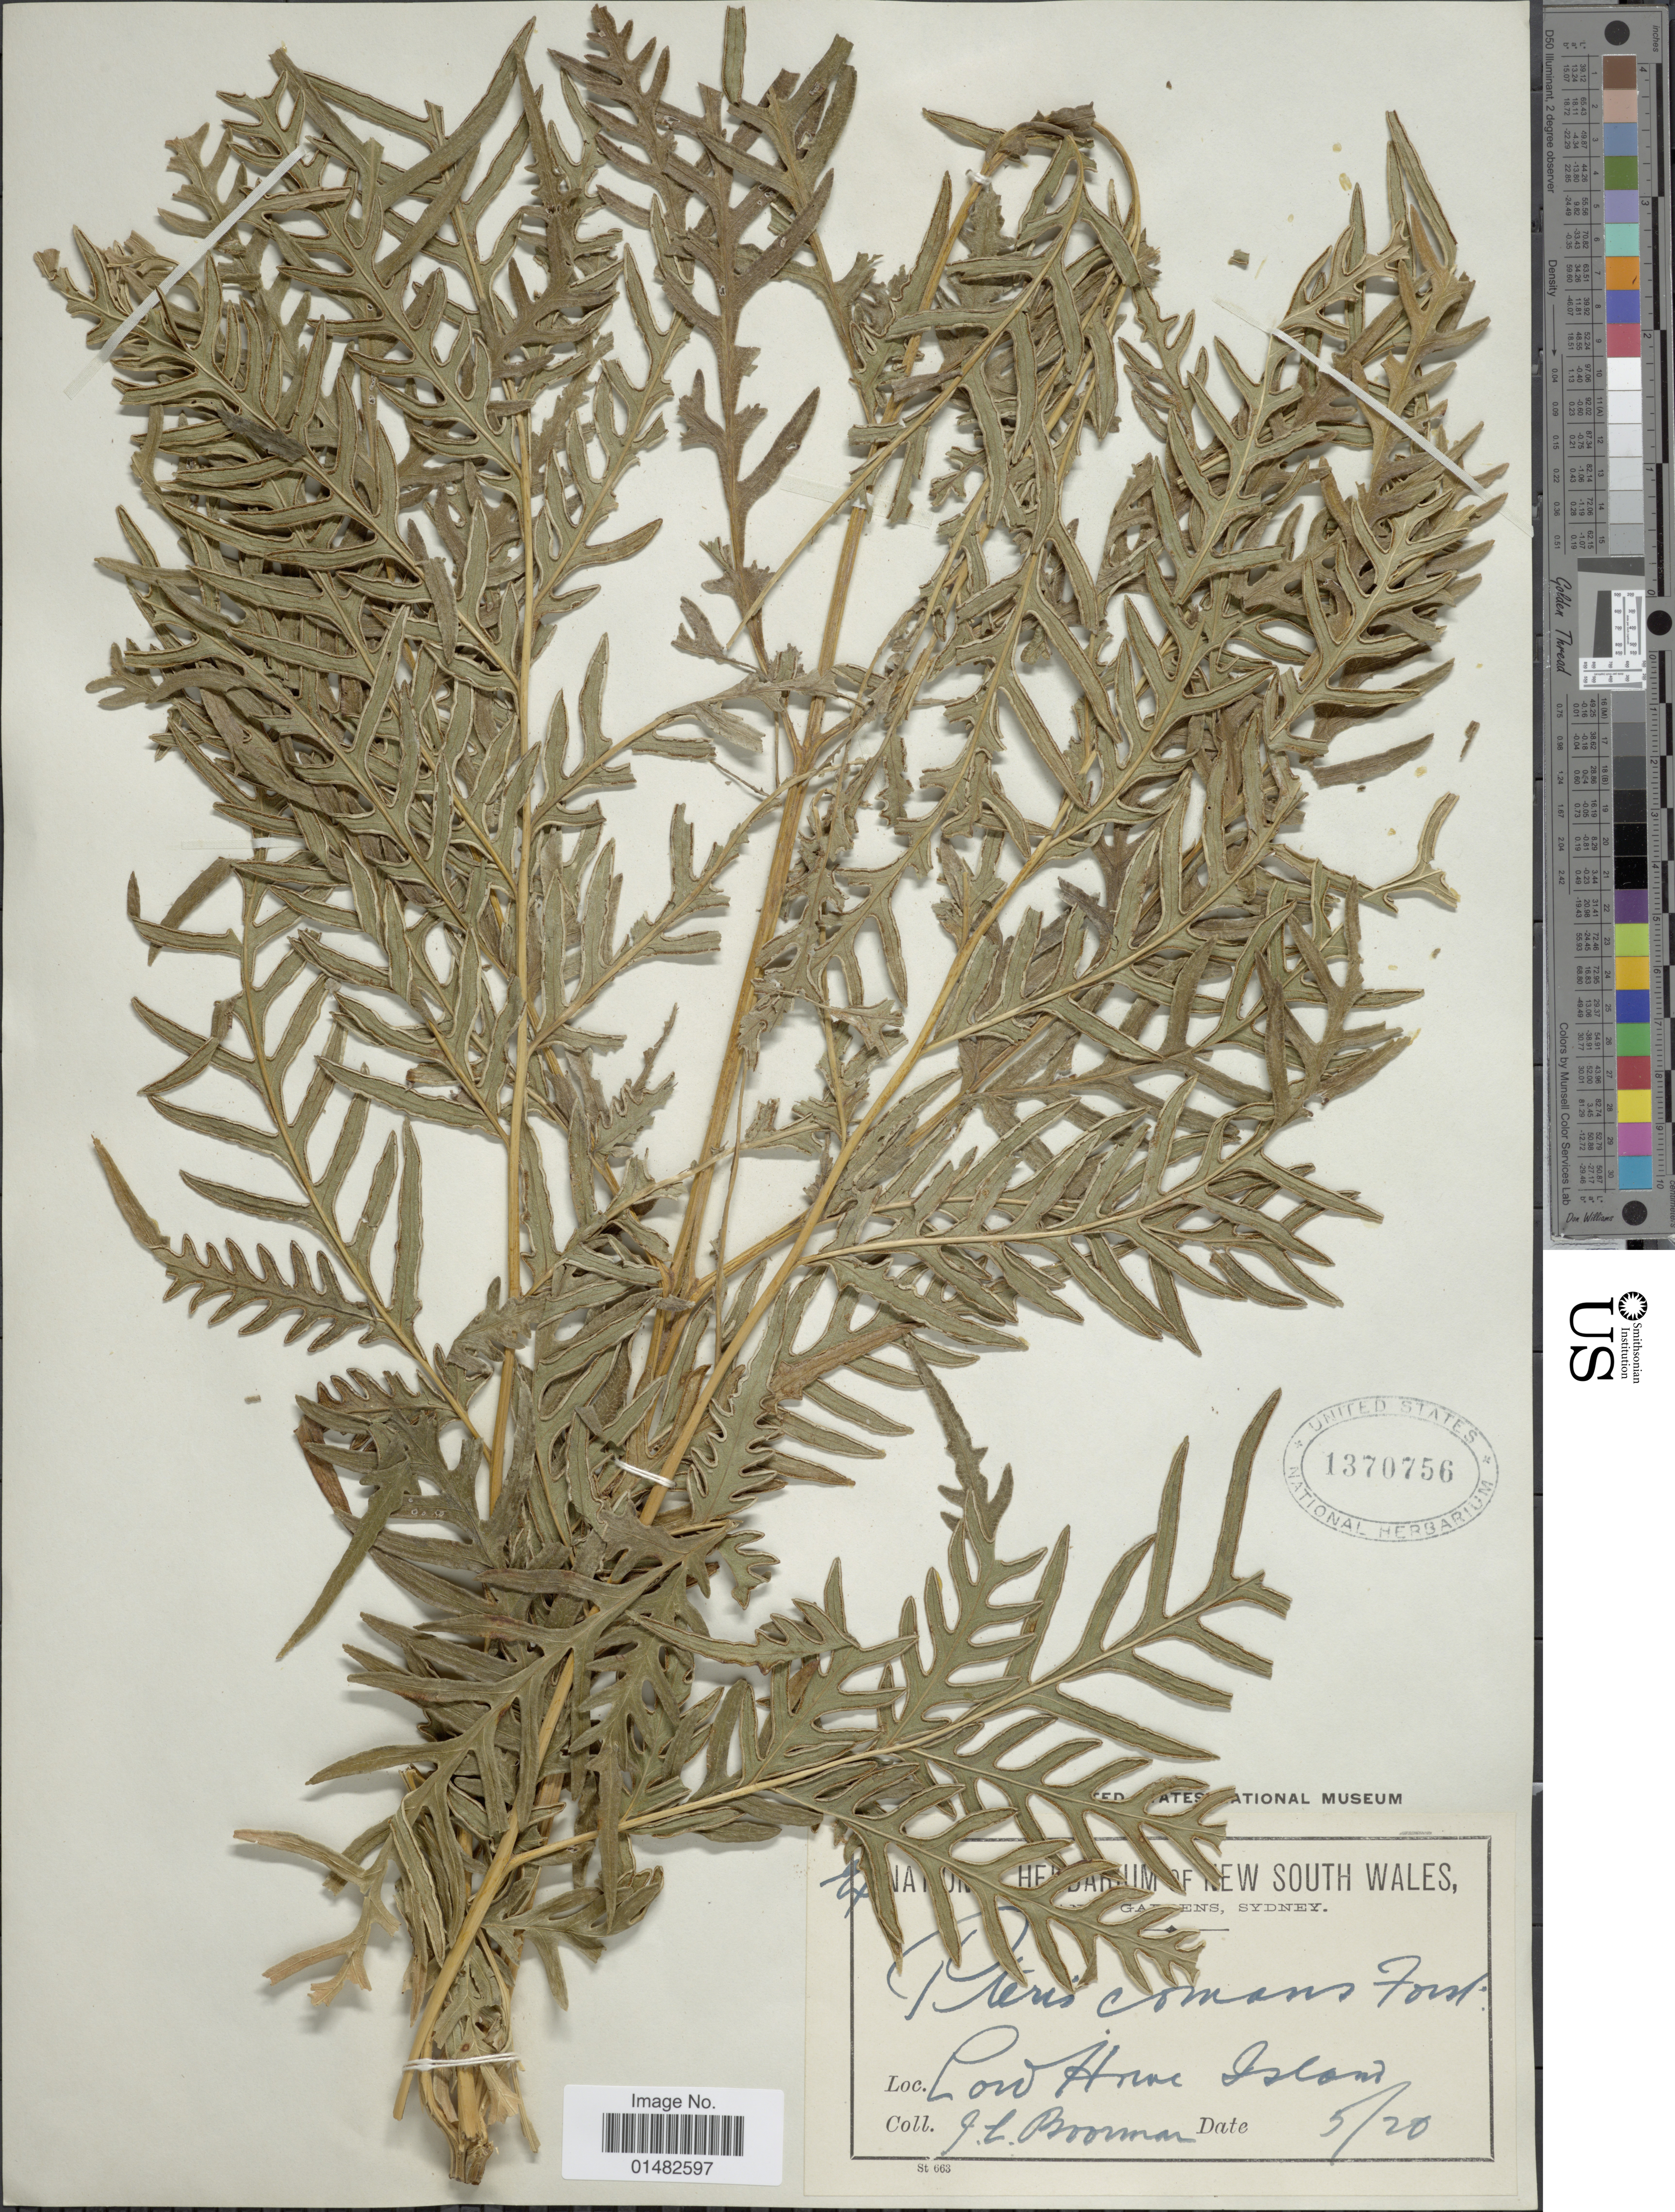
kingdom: Plantae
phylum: Tracheophyta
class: Polypodiopsida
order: Polypodiales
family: Pteridaceae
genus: Pteris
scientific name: Pteris comans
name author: G. Forst.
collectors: J. Boorman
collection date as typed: Transcribed d/m/y: /5/20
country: Australia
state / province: New South Wales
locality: Lord Howe Island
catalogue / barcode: US 1370756